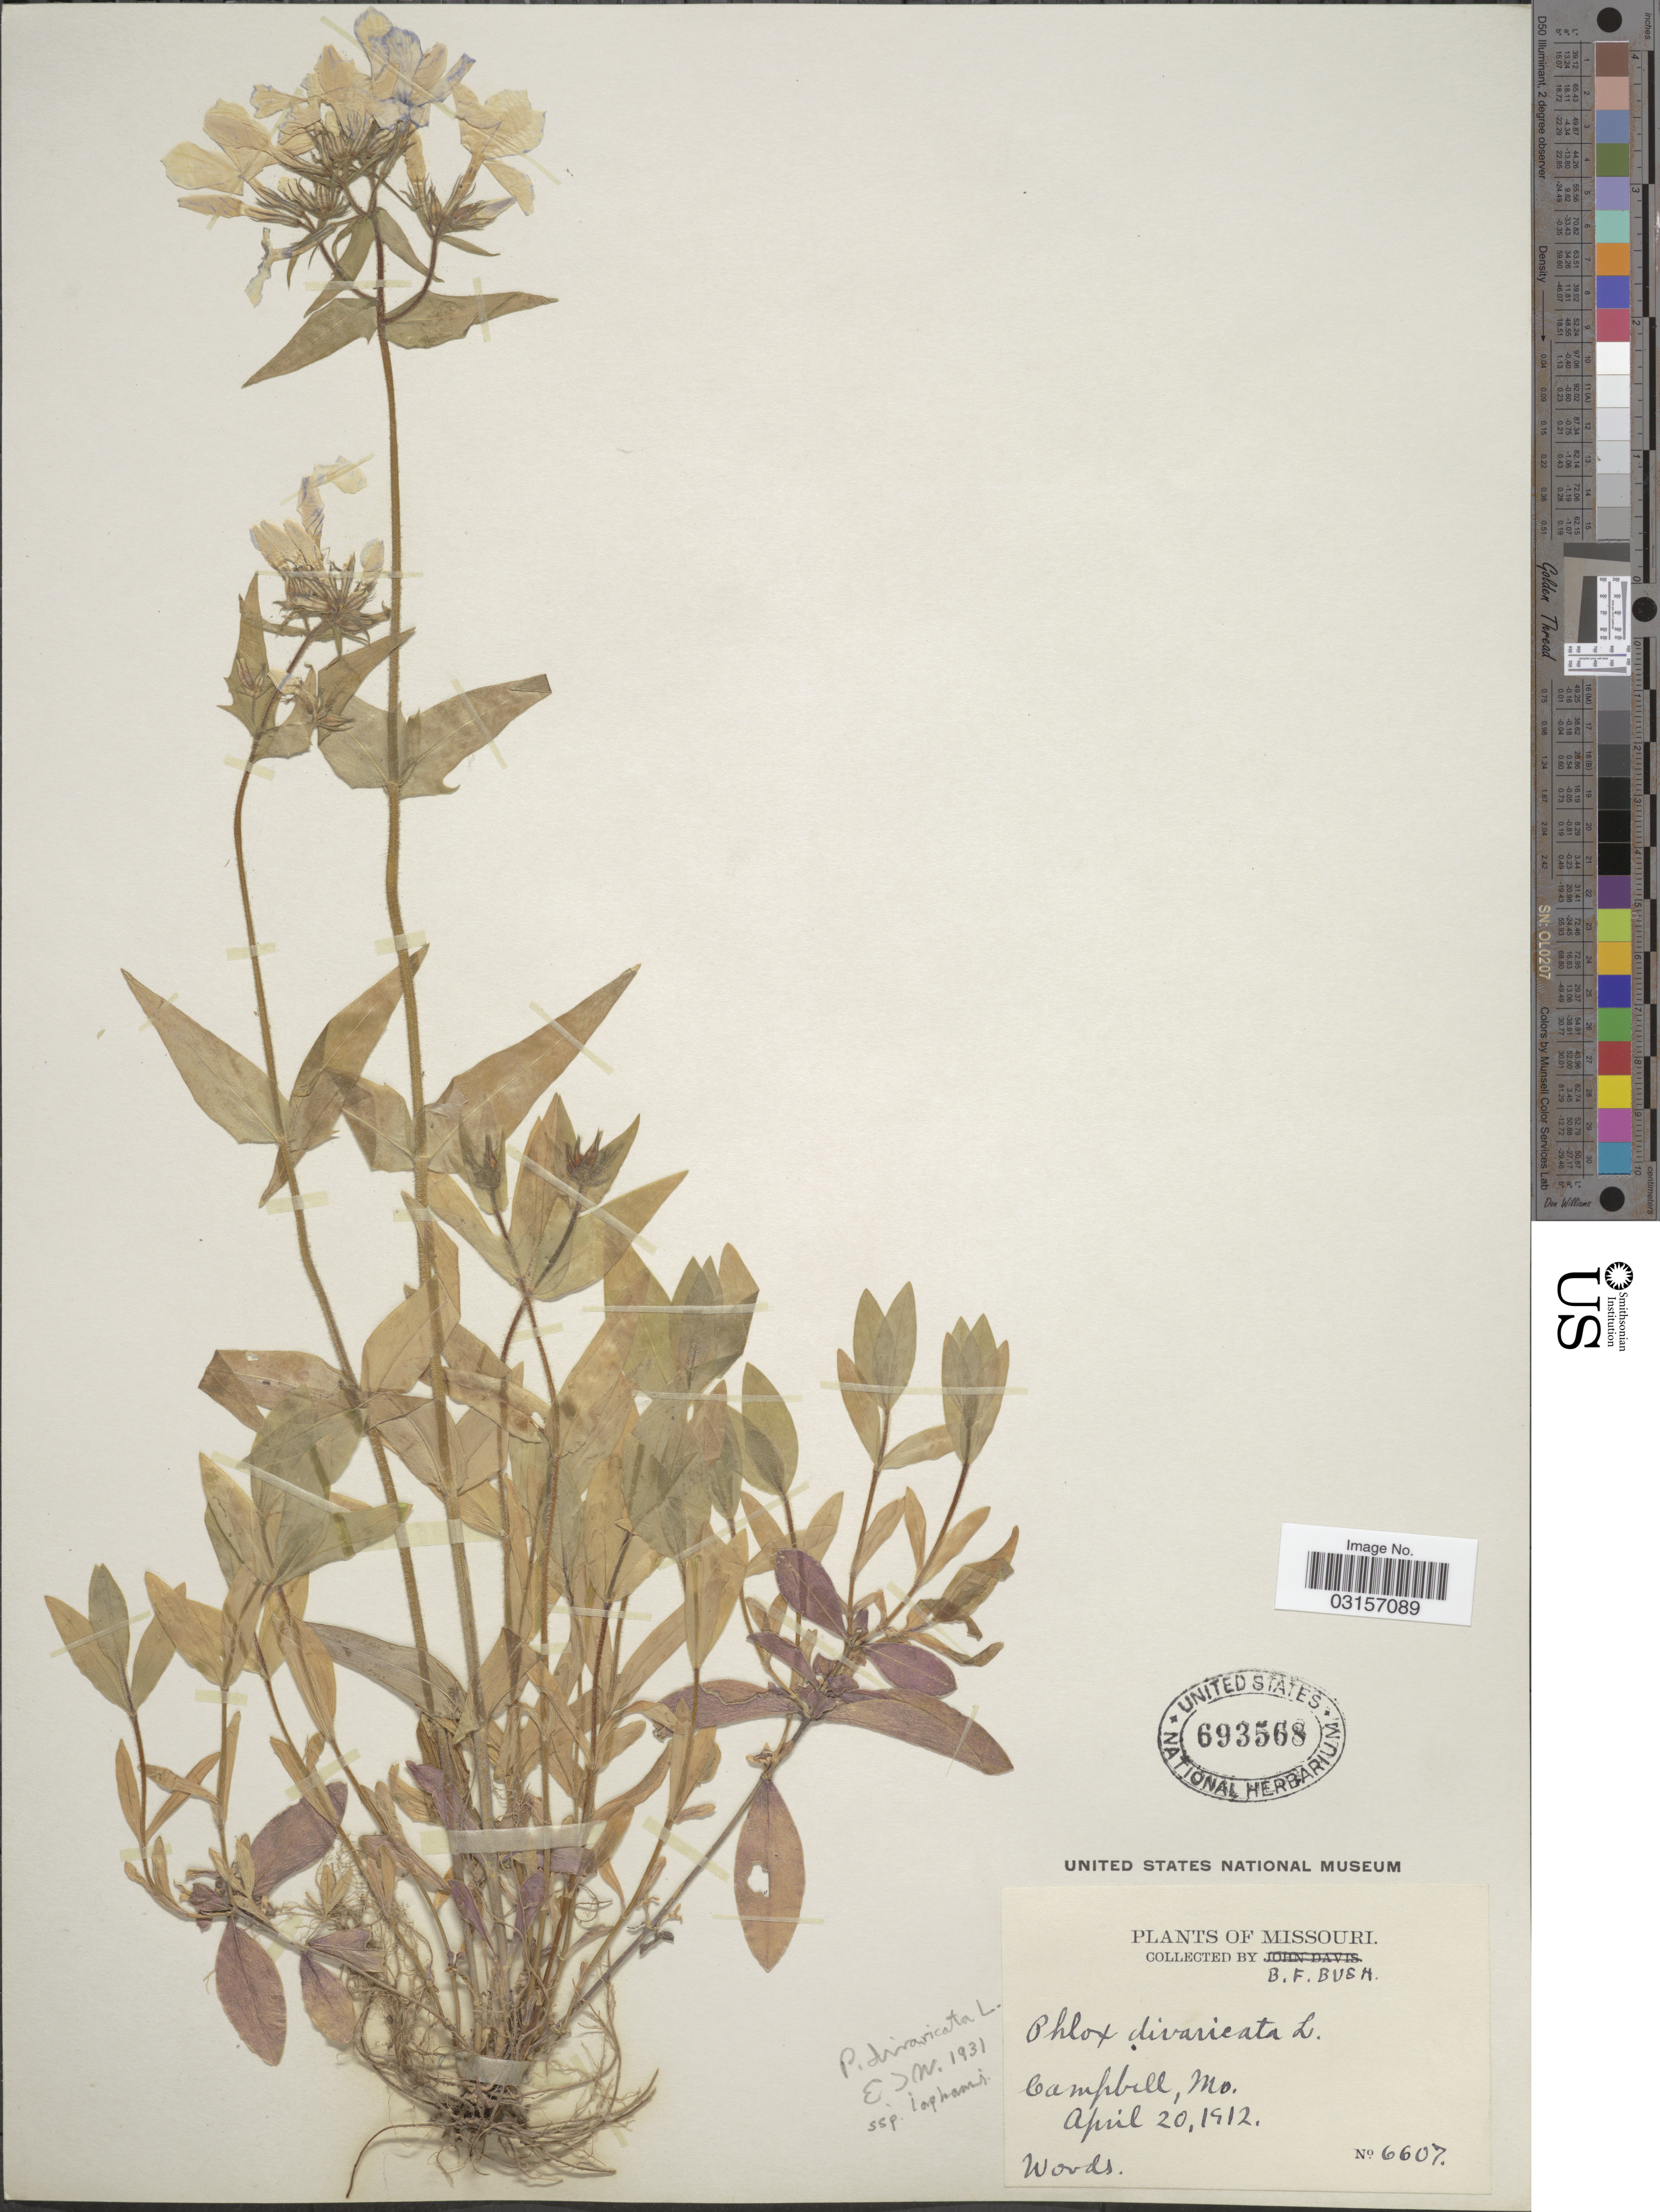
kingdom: Plantae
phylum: Tracheophyta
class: Magnoliopsida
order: Ericales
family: Polemoniaceae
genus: Phlox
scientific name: Phlox divaricata subsp. laphamii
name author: (Alph. Wood) Wherry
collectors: B. F. Bush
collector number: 6607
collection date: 1912-04-20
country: United States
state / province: Missouri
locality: Campbell, Mo.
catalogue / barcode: US 693568